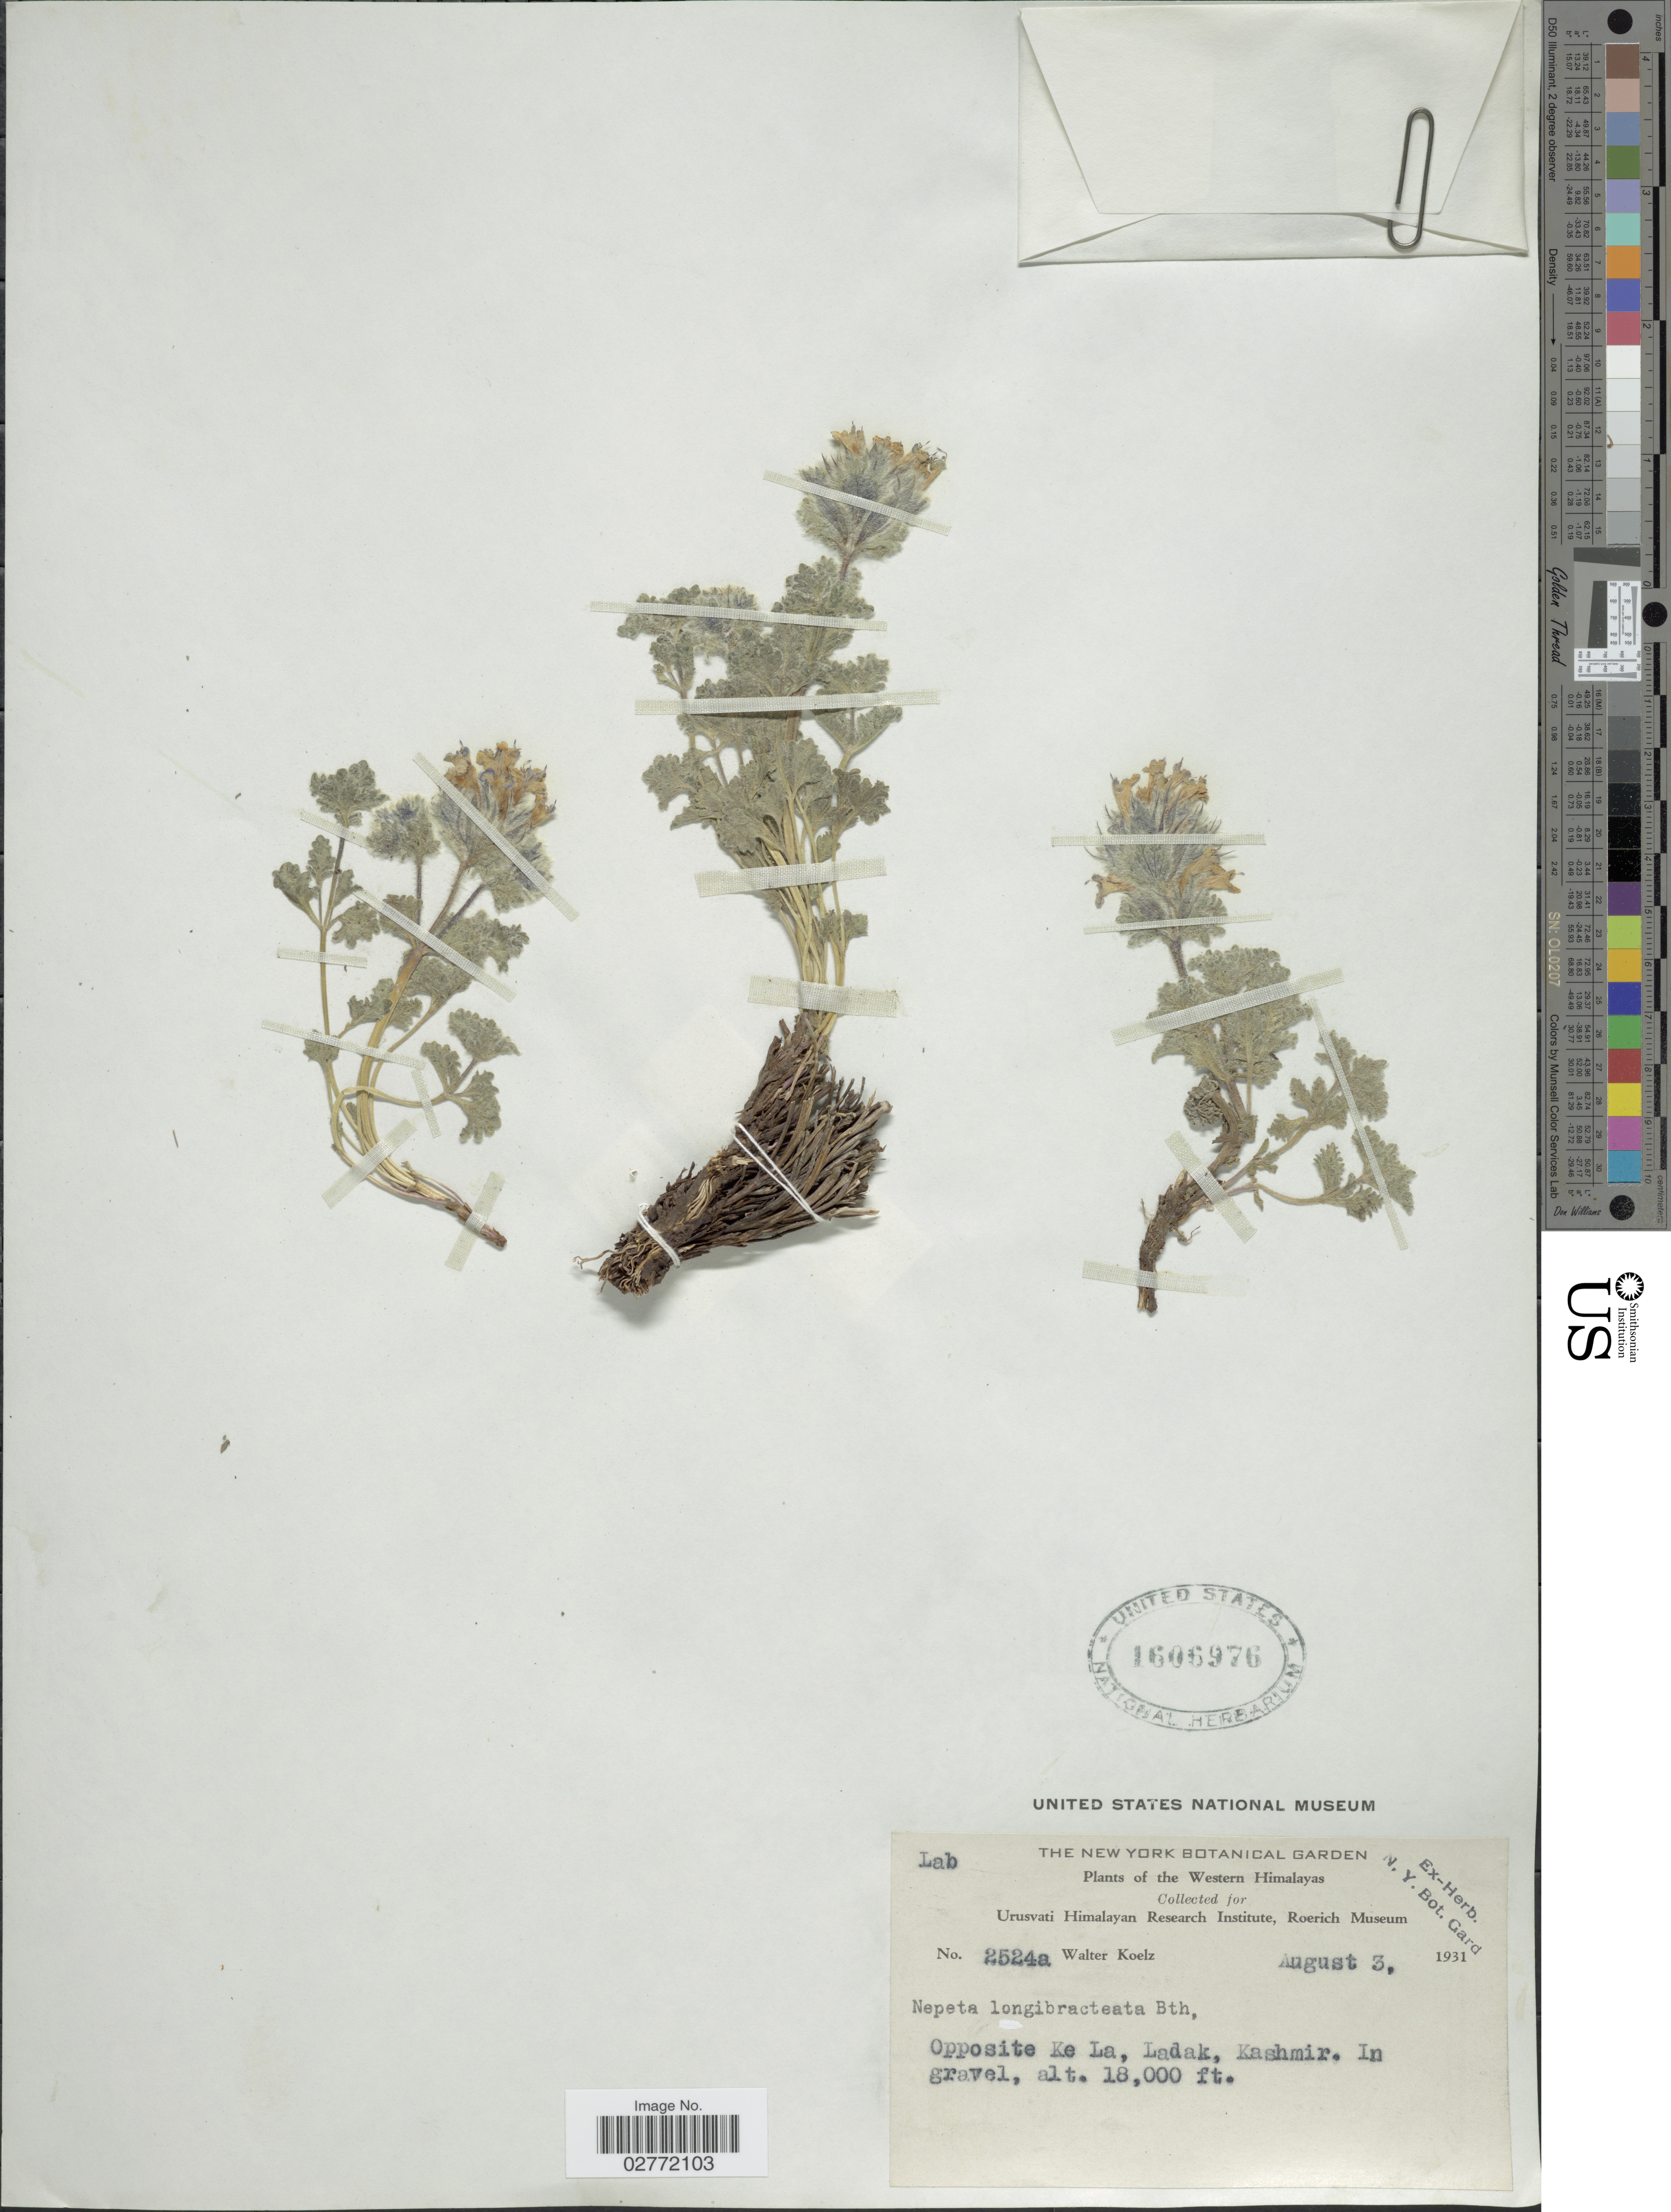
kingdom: Plantae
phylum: Tracheophyta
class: Magnoliopsida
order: Lamiales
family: Lamiaceae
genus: Nepeta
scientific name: Nepeta longibracteata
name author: Benth.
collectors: W. N. Koelz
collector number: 2524a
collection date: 1931-08-03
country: India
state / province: Ladakh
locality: Western Himalayas, Opposite Ke La, Ladak, Kashmir.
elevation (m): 5486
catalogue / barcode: US 1606976